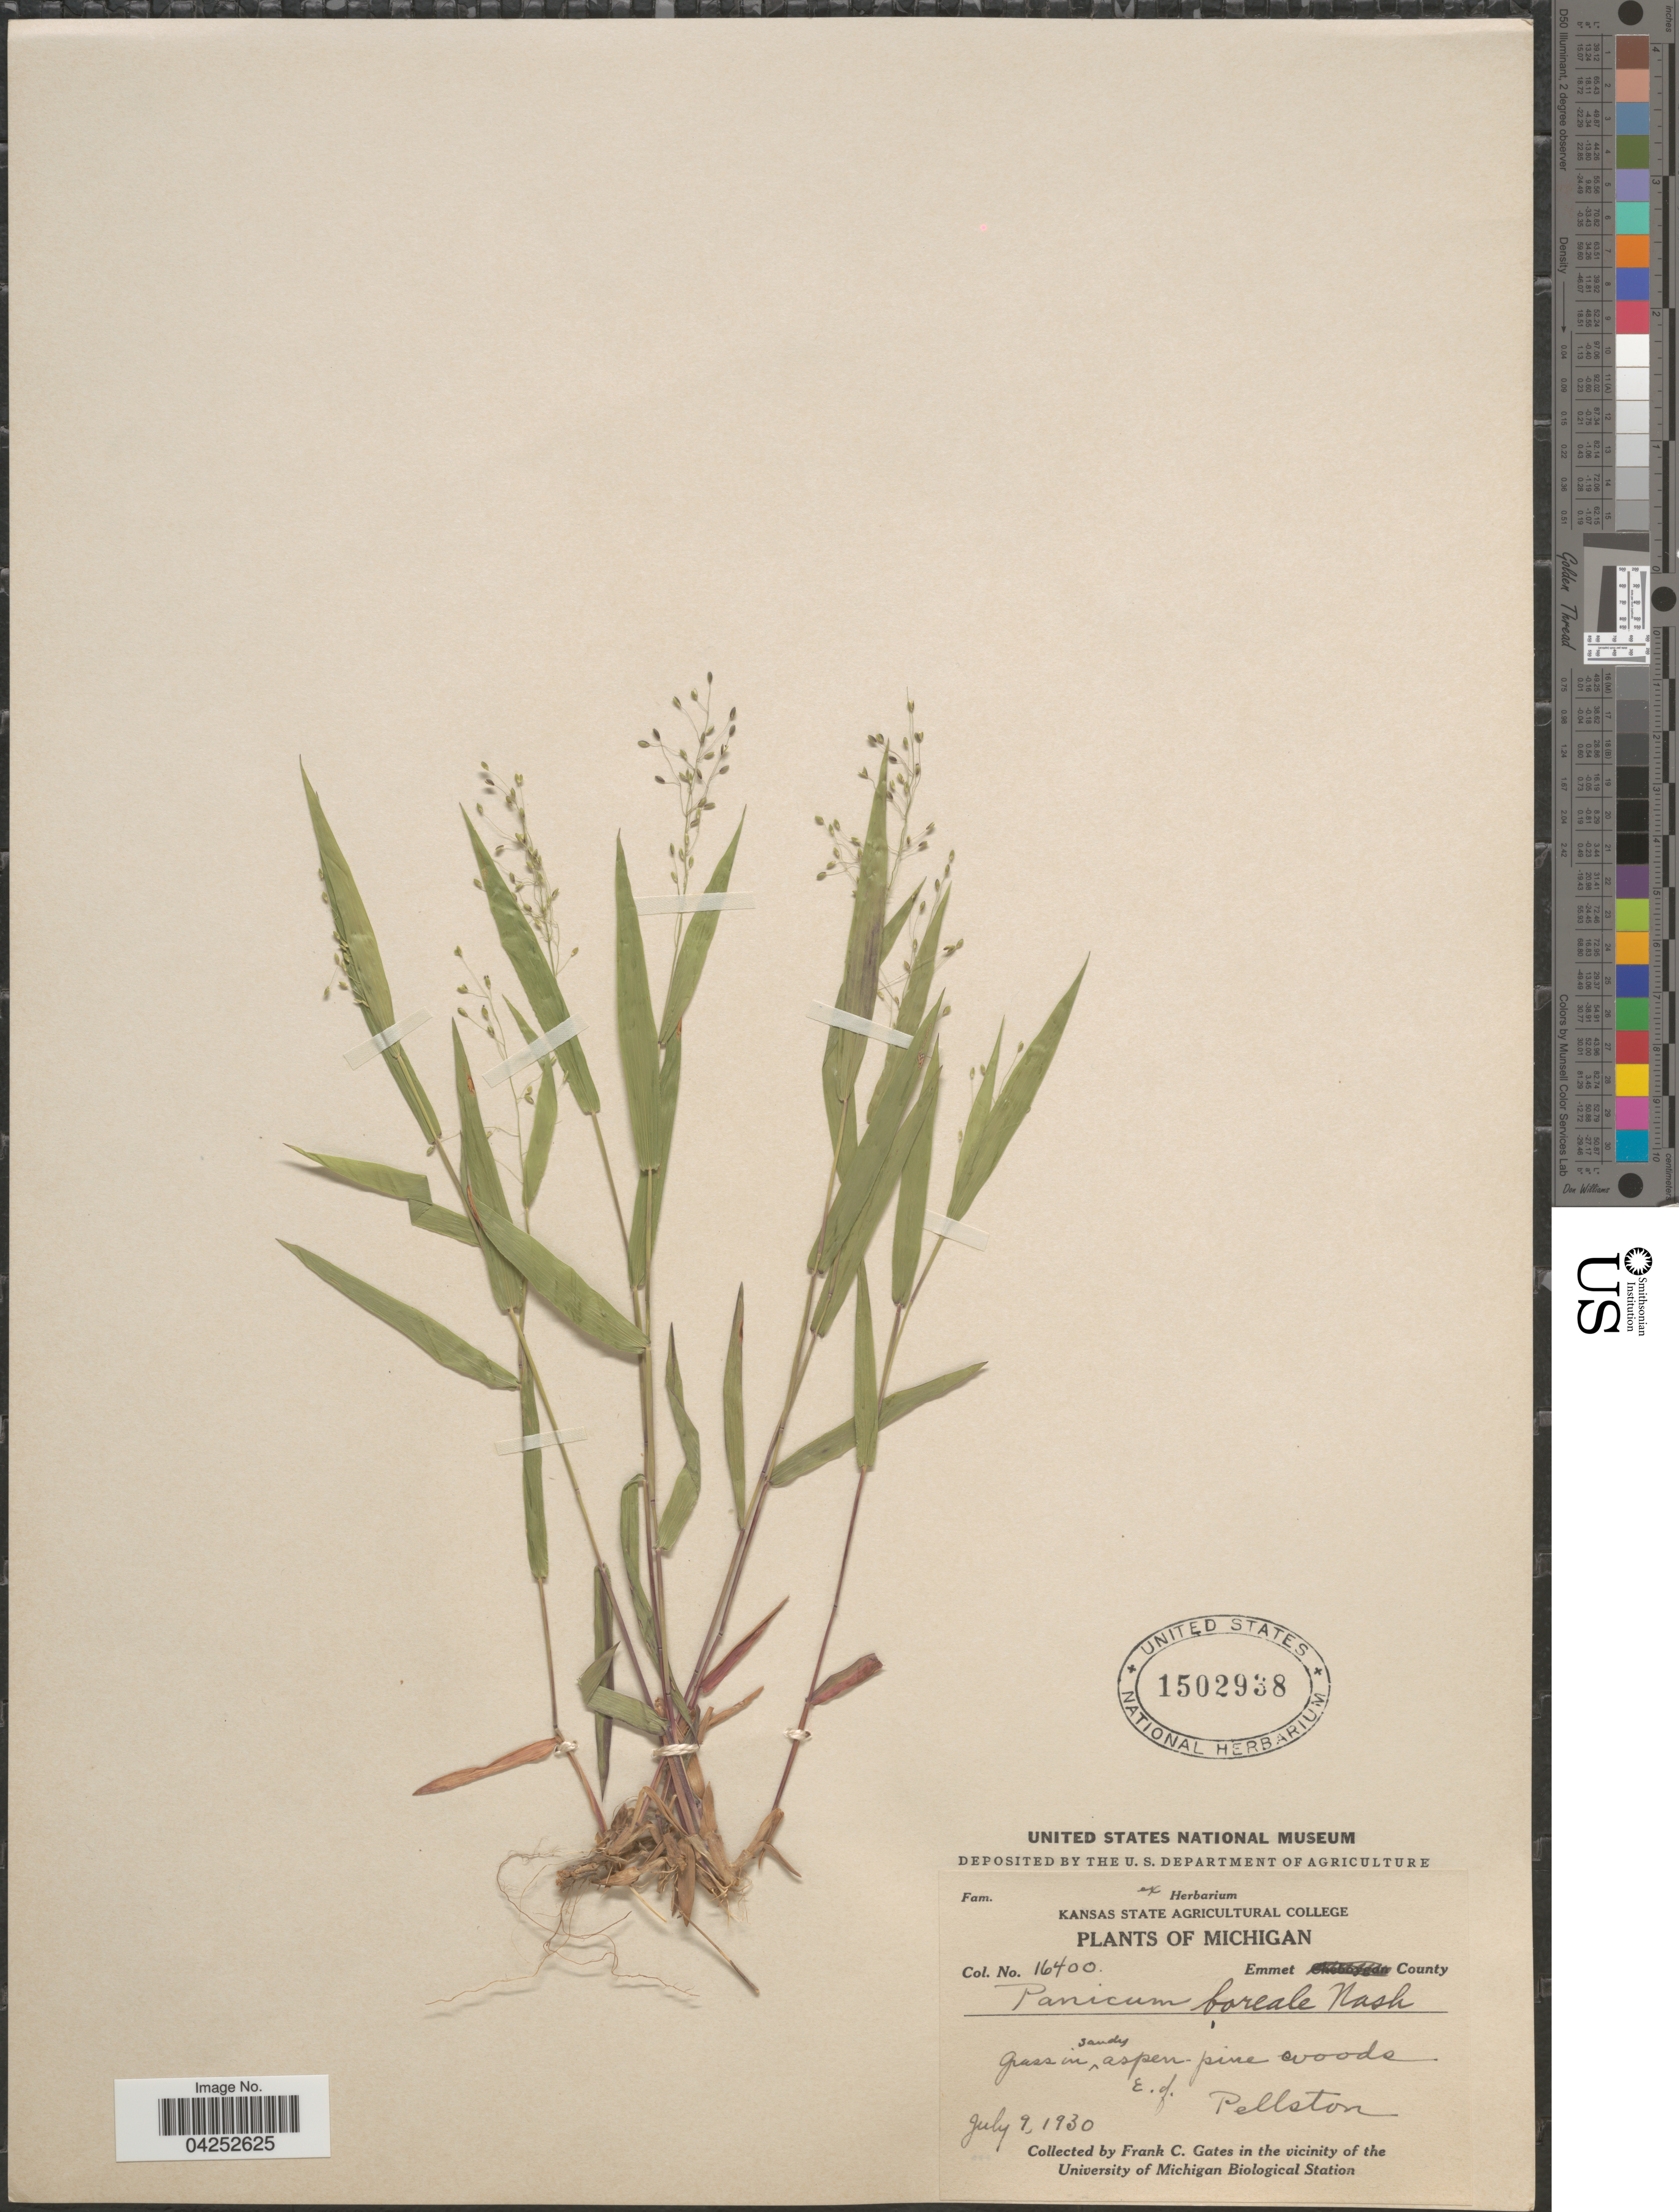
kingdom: Plantae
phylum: Tracheophyta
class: Liliopsida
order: Poales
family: Poaceae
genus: Dichanthelium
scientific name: Dichanthelium boreale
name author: (Nash) Freckmann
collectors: F. C. Gates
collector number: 16400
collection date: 1930-07-09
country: United States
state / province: Michigan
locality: Emmet County. Grass in sandy aspen pine woods. E. of Pellston. In the vicinity of the University of Michigan Biological Station.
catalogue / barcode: US 1502938